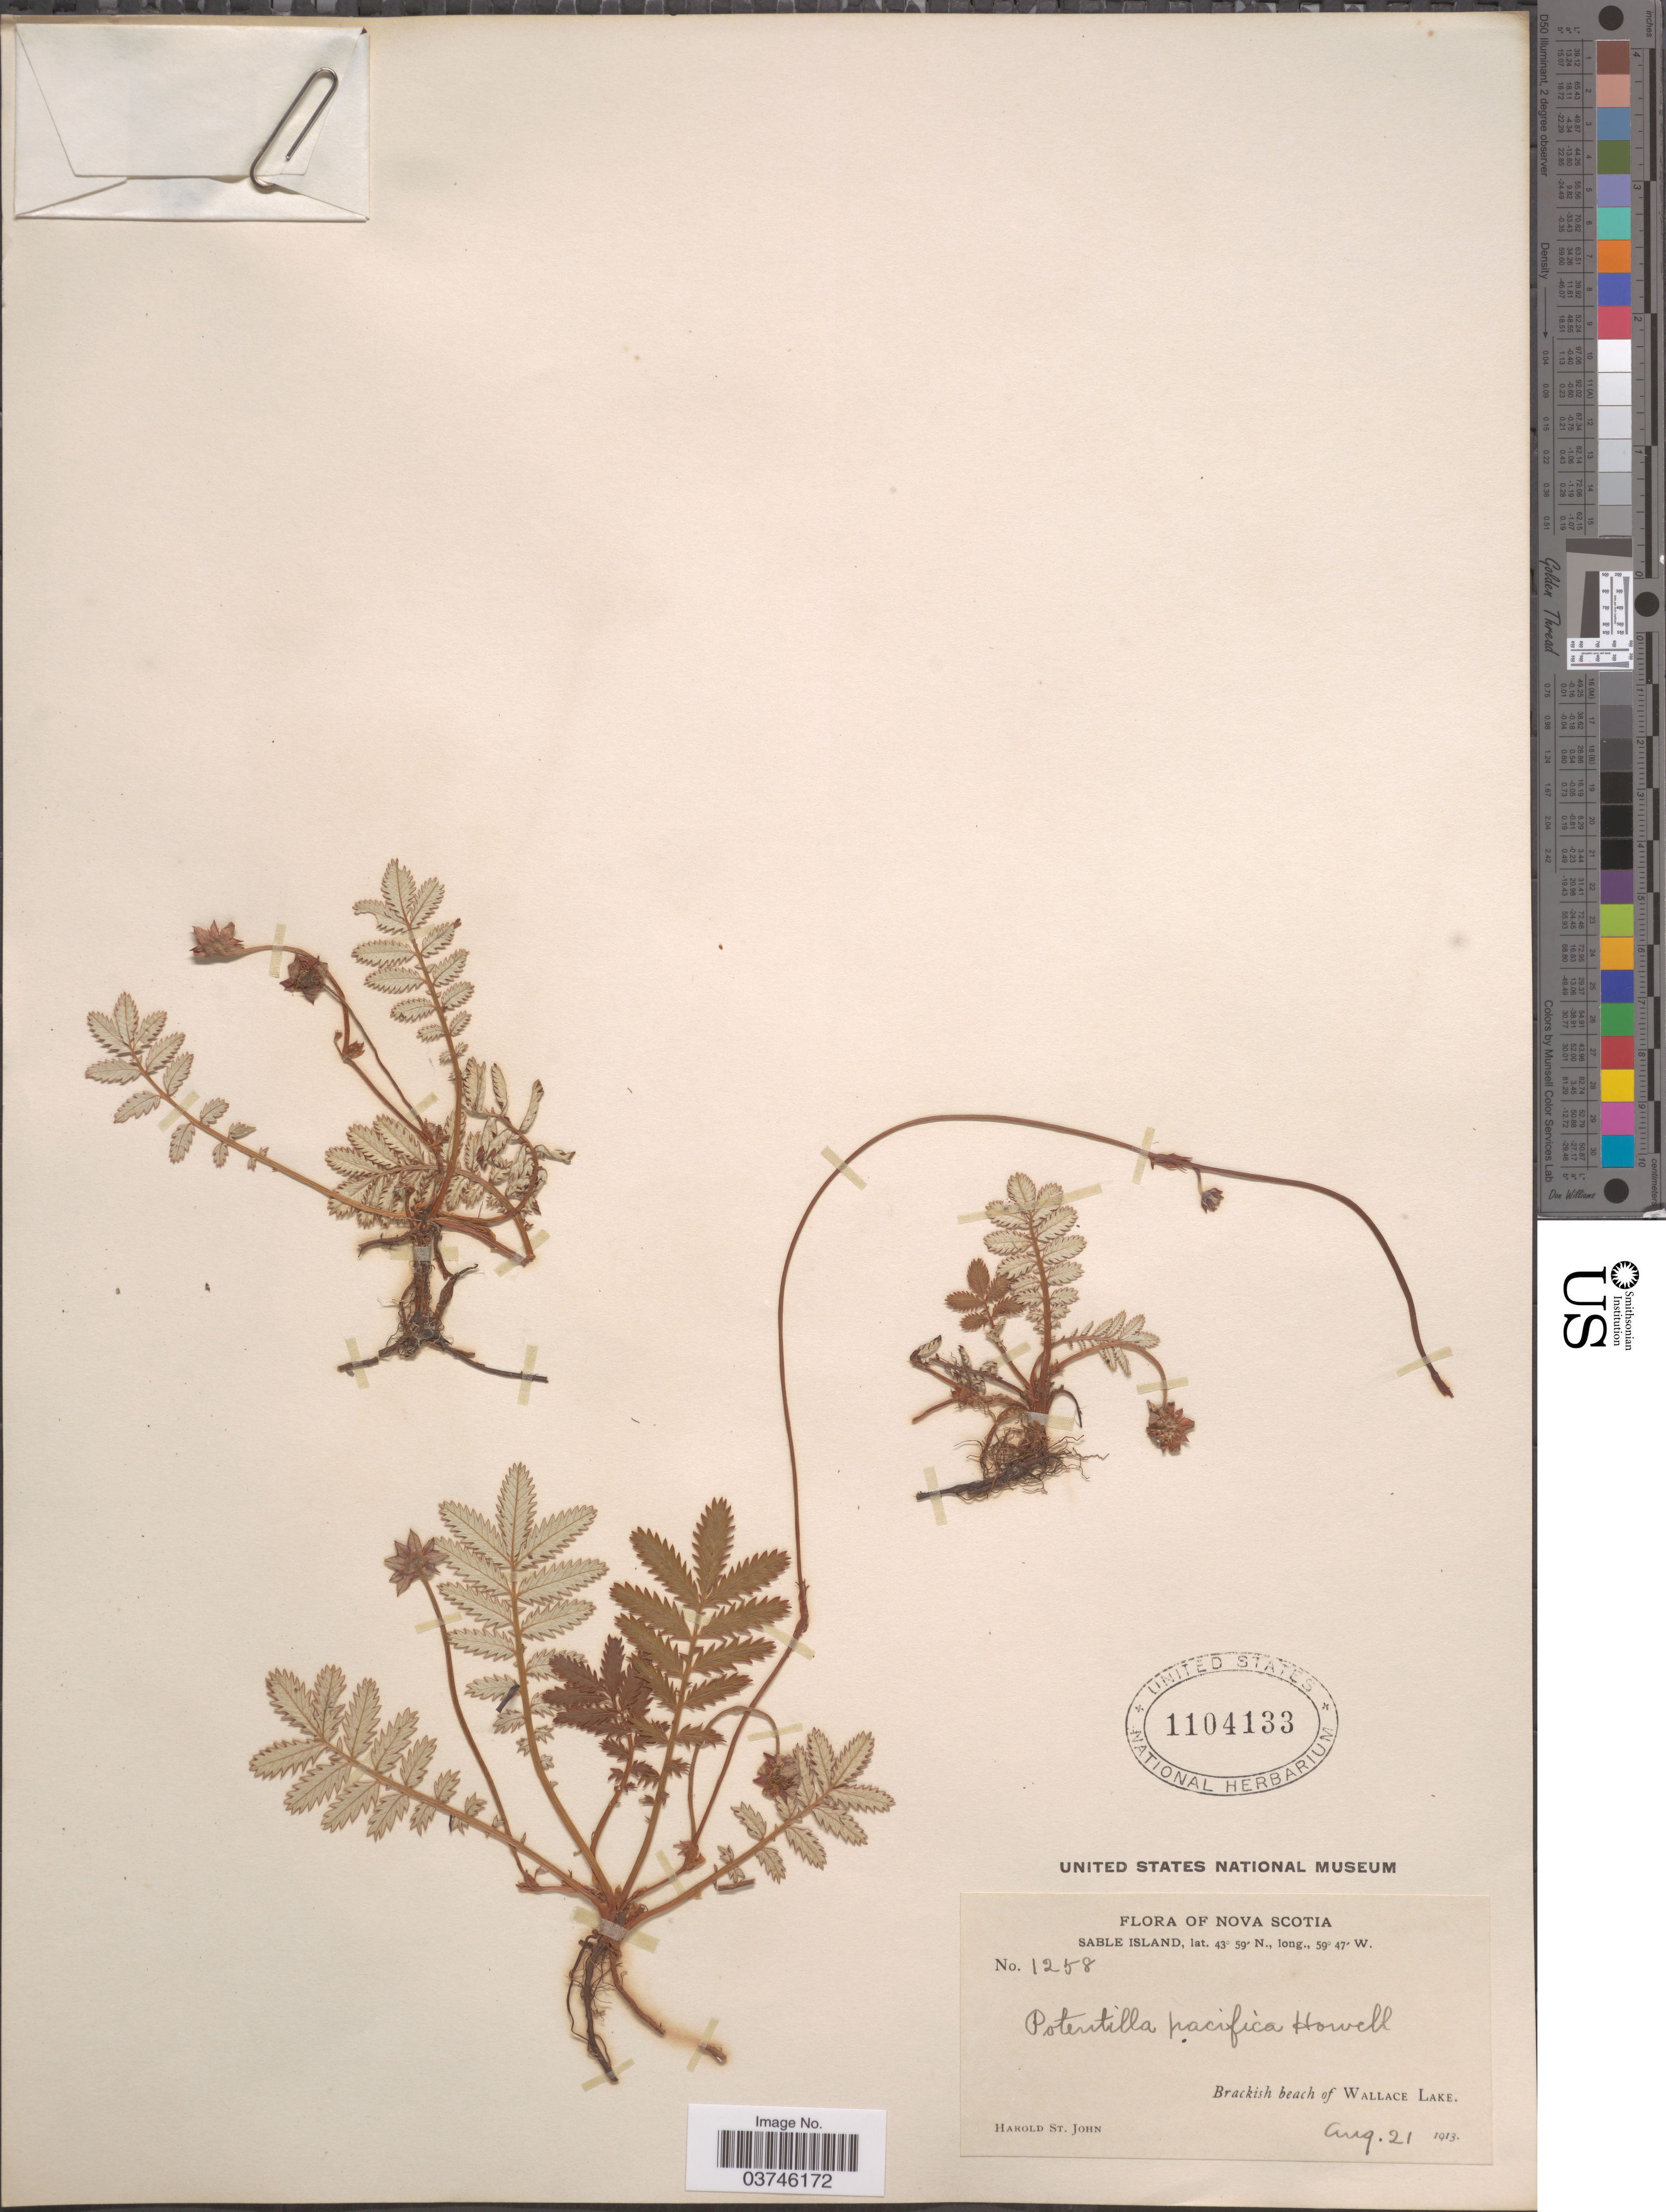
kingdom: Plantae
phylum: Tracheophyta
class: Magnoliopsida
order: Rosales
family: Rosaceae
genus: Argentina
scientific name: Argentina pacifica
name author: (Howell) Rydb.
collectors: H. St. John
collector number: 1257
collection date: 1913-08-21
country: Canada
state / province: Nova Scotia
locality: Sable Island. Brackish beach of Wallace Lake.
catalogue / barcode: US 1104133